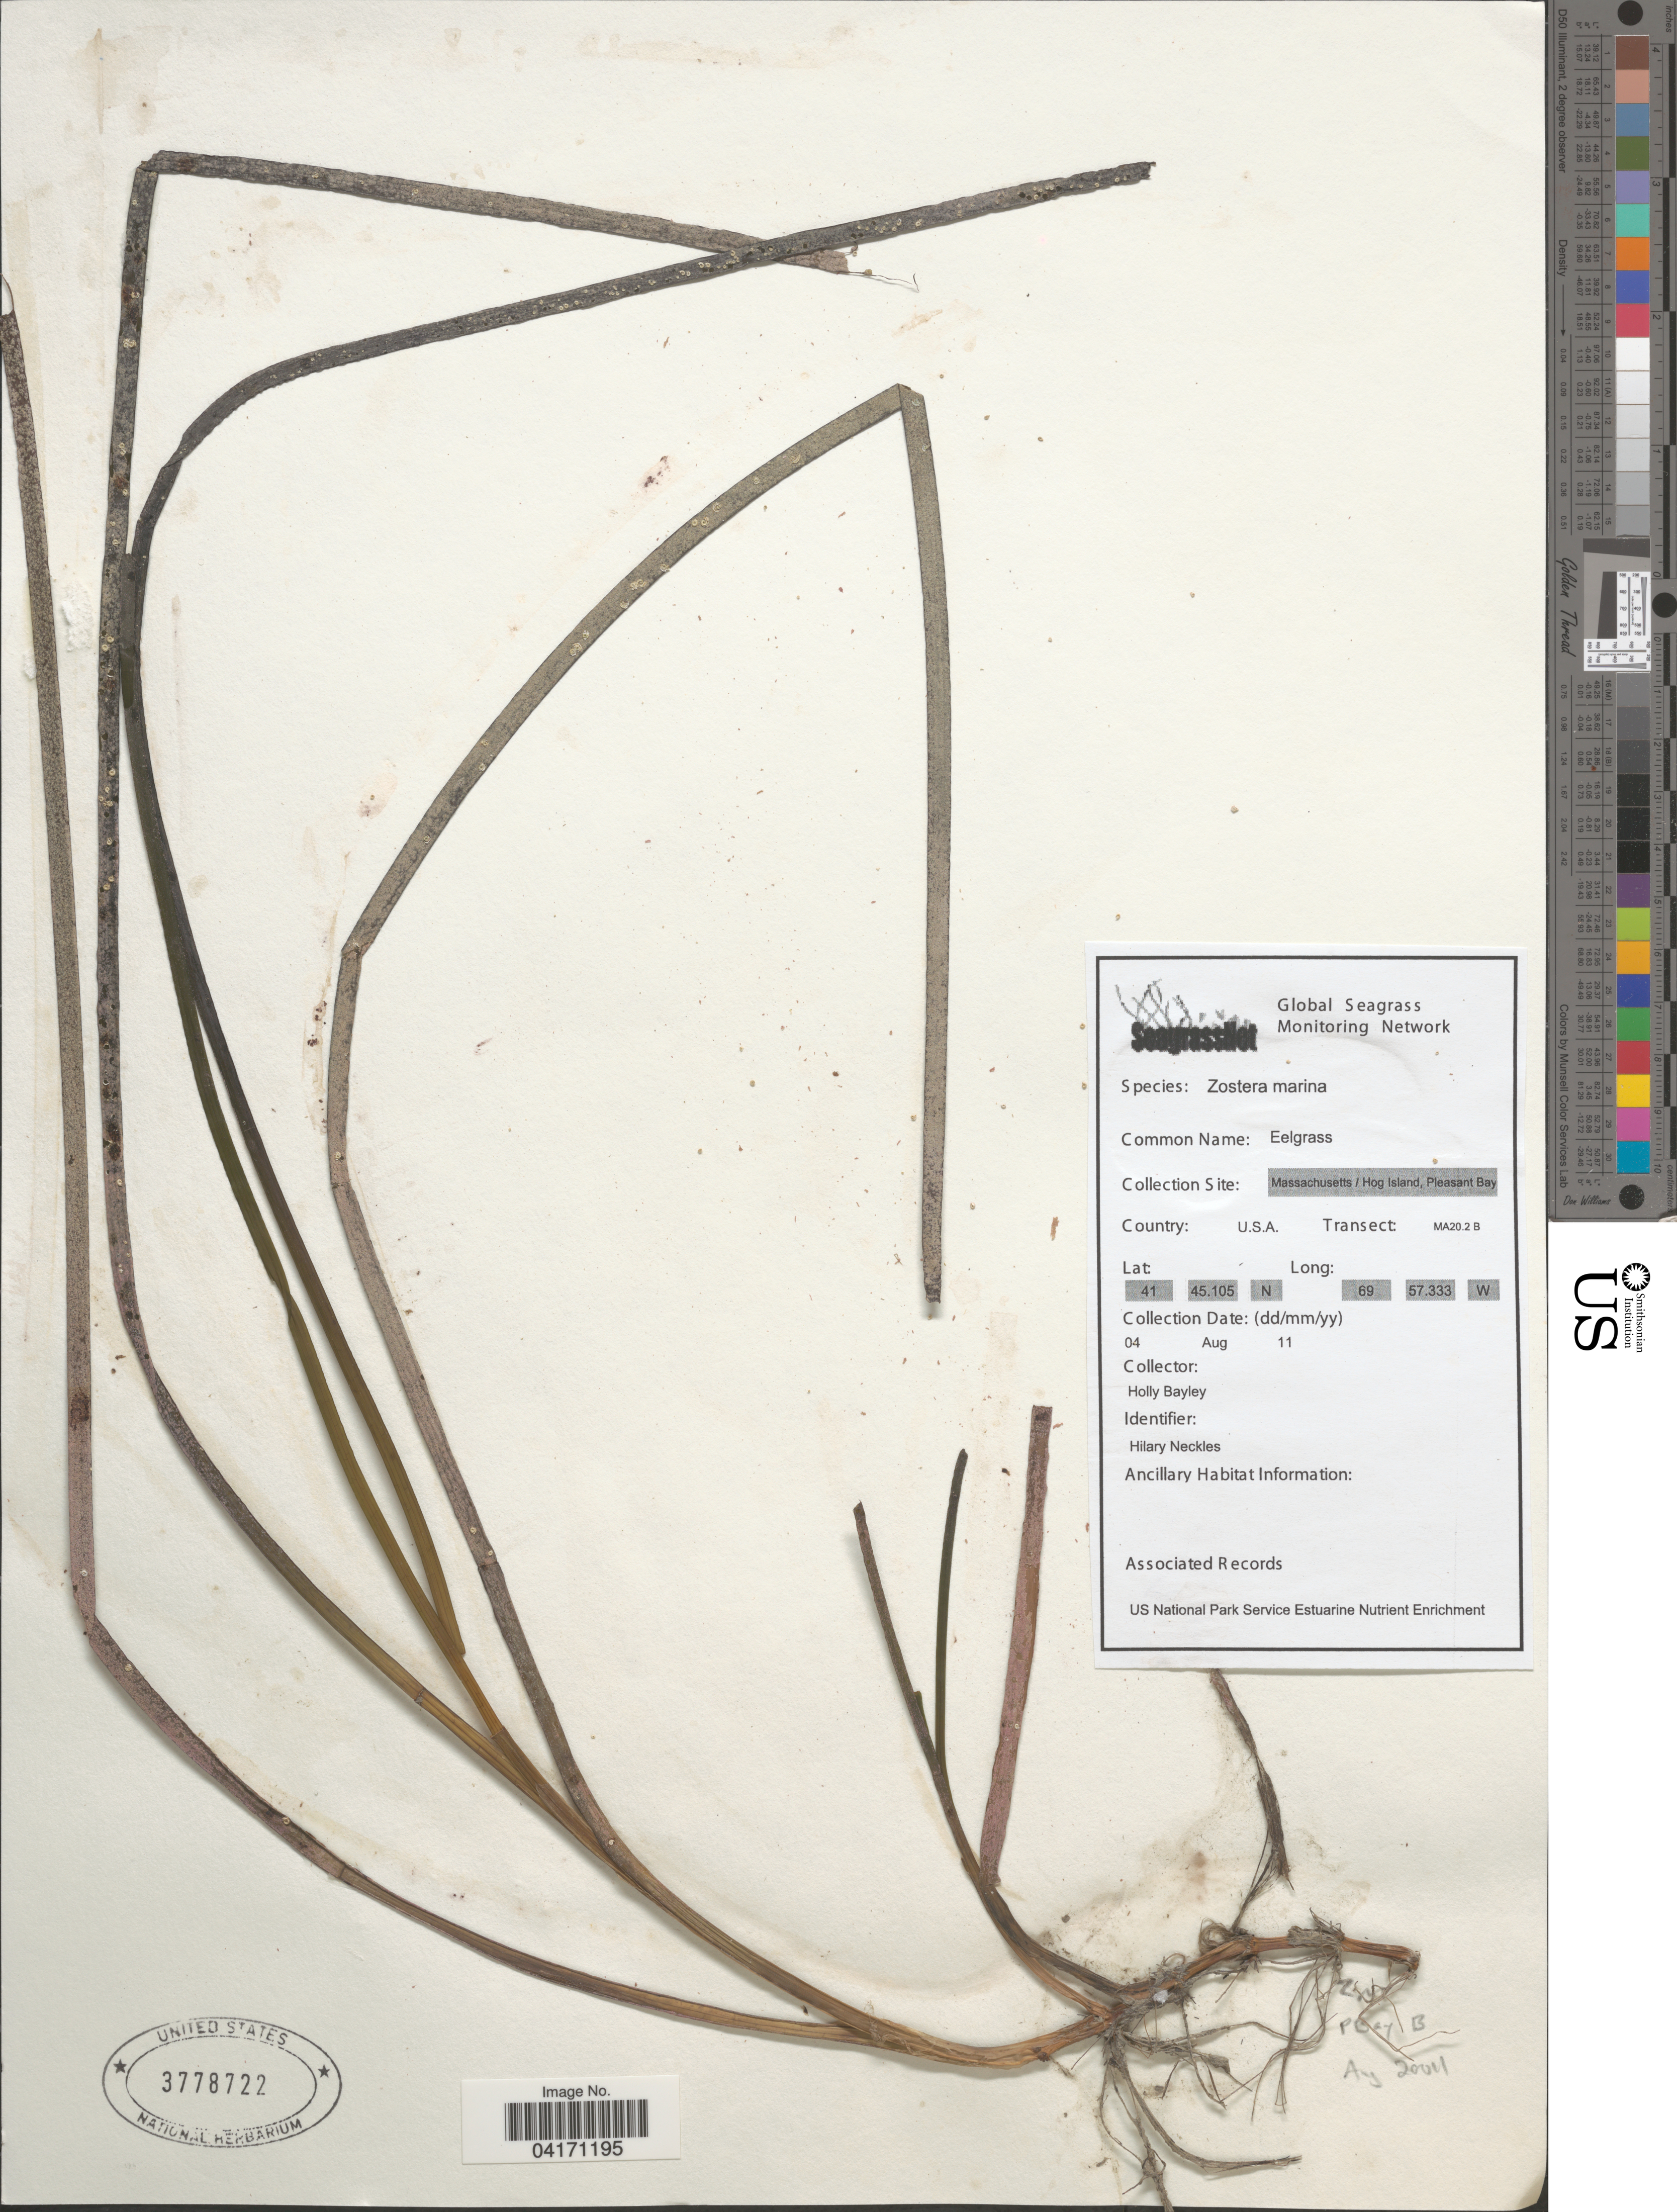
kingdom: Plantae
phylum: Tracheophyta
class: Liliopsida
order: Alismatales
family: Zosteraceae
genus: Zostera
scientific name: Zostera marina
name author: L.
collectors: H. Bayley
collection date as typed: Transcribed d/m/y: 4/8/11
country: United States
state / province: Massachusetts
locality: Hog Island, Pleasant Bay. Transect: MA20.2 B.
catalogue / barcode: US 3778722